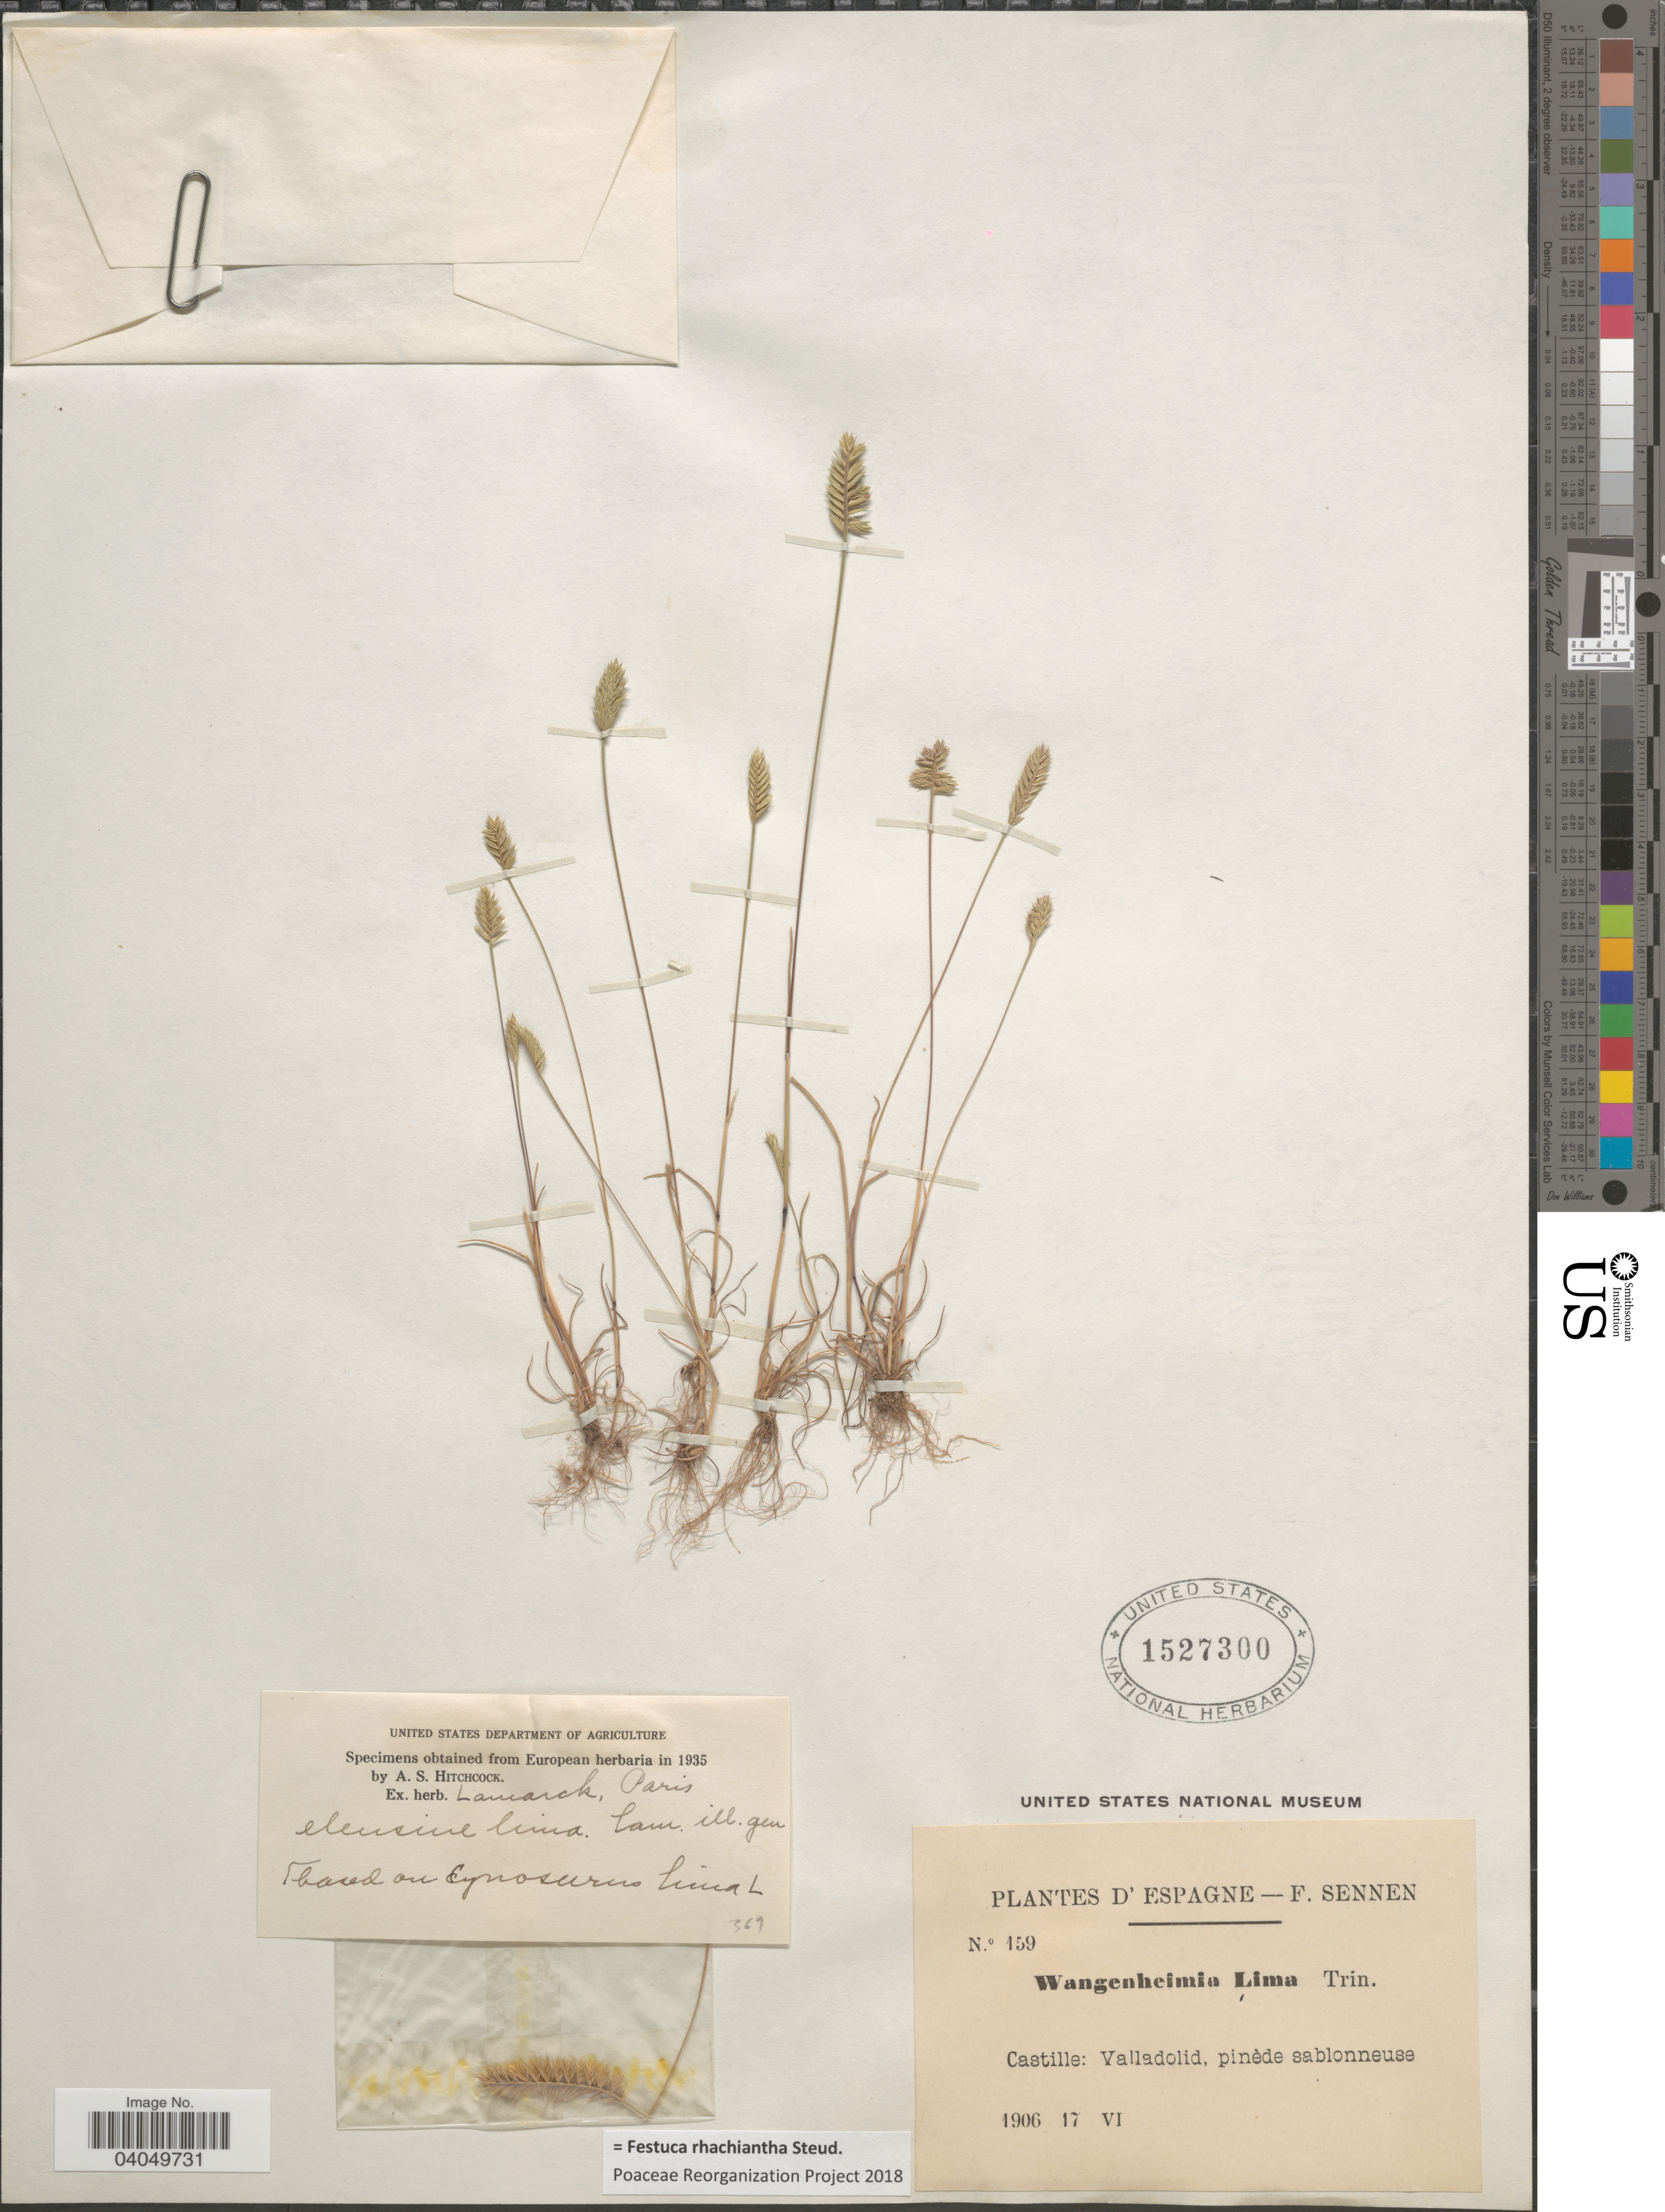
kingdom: Plantae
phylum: Tracheophyta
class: Liliopsida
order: Poales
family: Poaceae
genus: Festuca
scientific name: Festuca rhachiantha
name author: Steud.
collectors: E. Sennen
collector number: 159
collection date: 1906-06-17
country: Spain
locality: D'Espagne. Castille: Valladolid, pinède sablonneuse.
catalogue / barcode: US 1527300